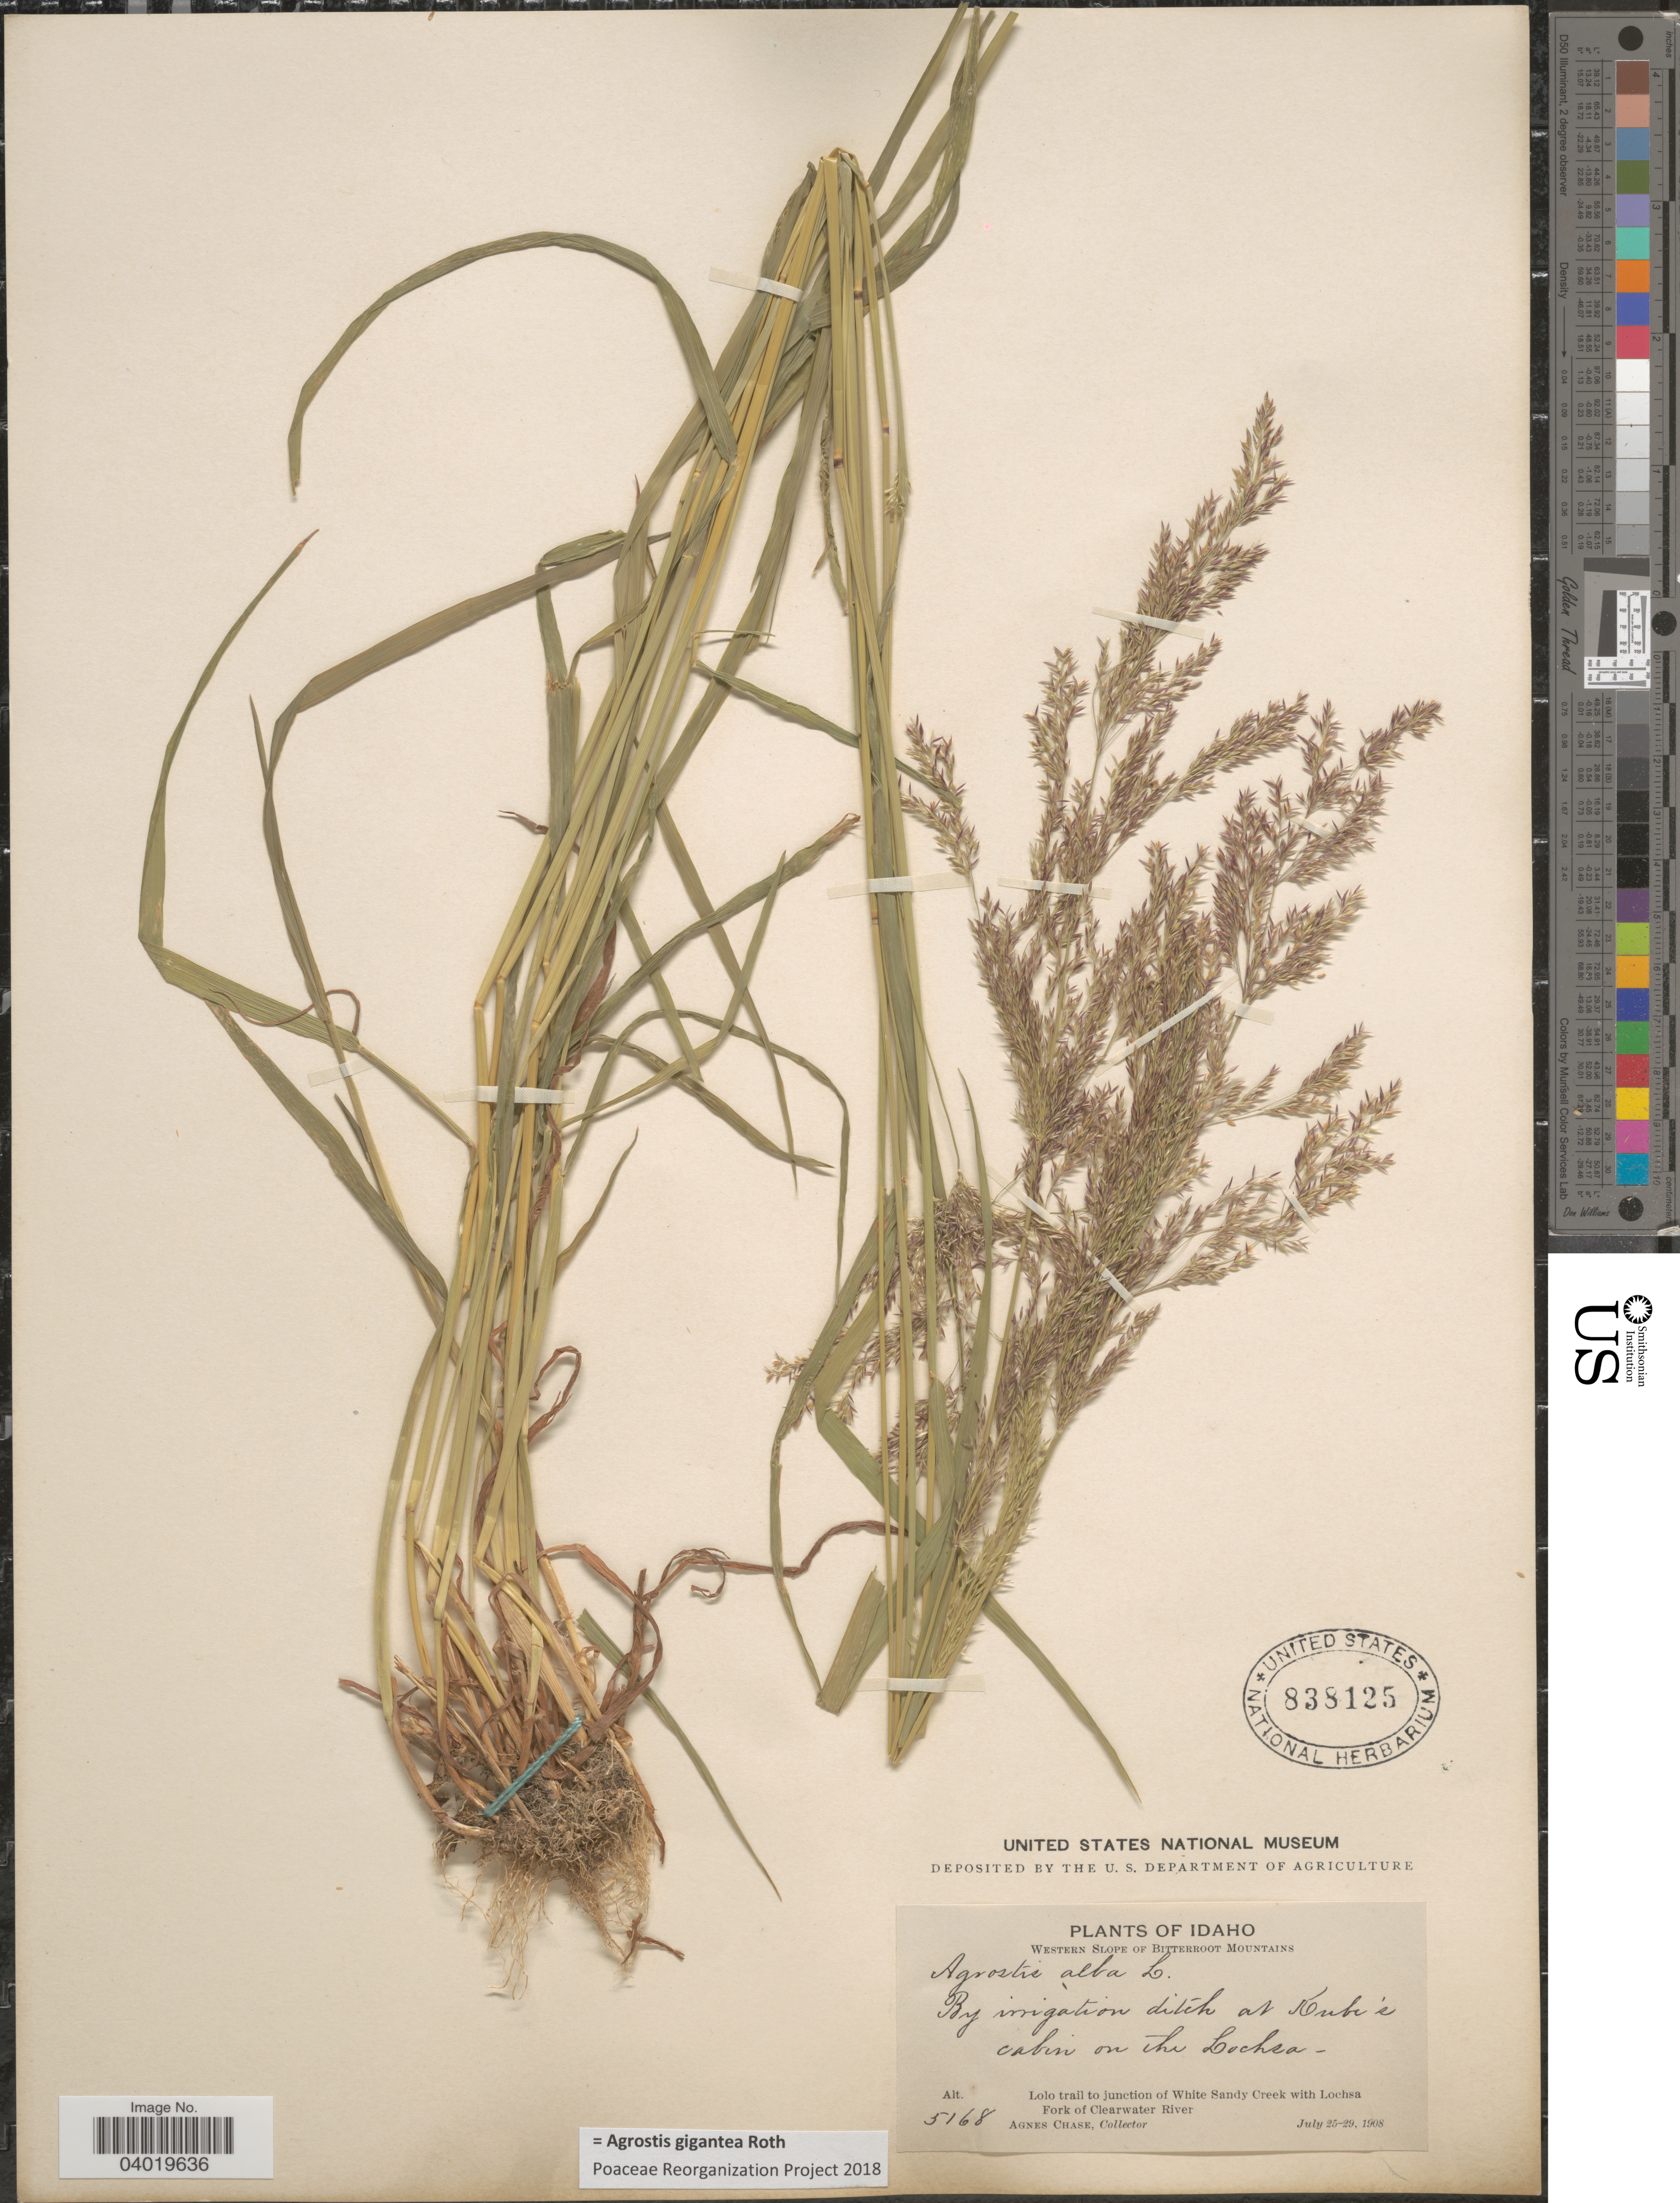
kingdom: Plantae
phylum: Tracheophyta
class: Liliopsida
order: Poales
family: Poaceae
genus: Agrostis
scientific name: Agrostis gigantea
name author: Roth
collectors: A. Chase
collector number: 5168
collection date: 1908-07-25/1908-07-29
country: United States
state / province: Idaho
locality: Western Slope of Bitterroot Mountains. At Kube's cabin on the Lochsa. Lolo trail to junction of White Sandy Creek with Lochsa Fork of Clearwater River.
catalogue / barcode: US 838125